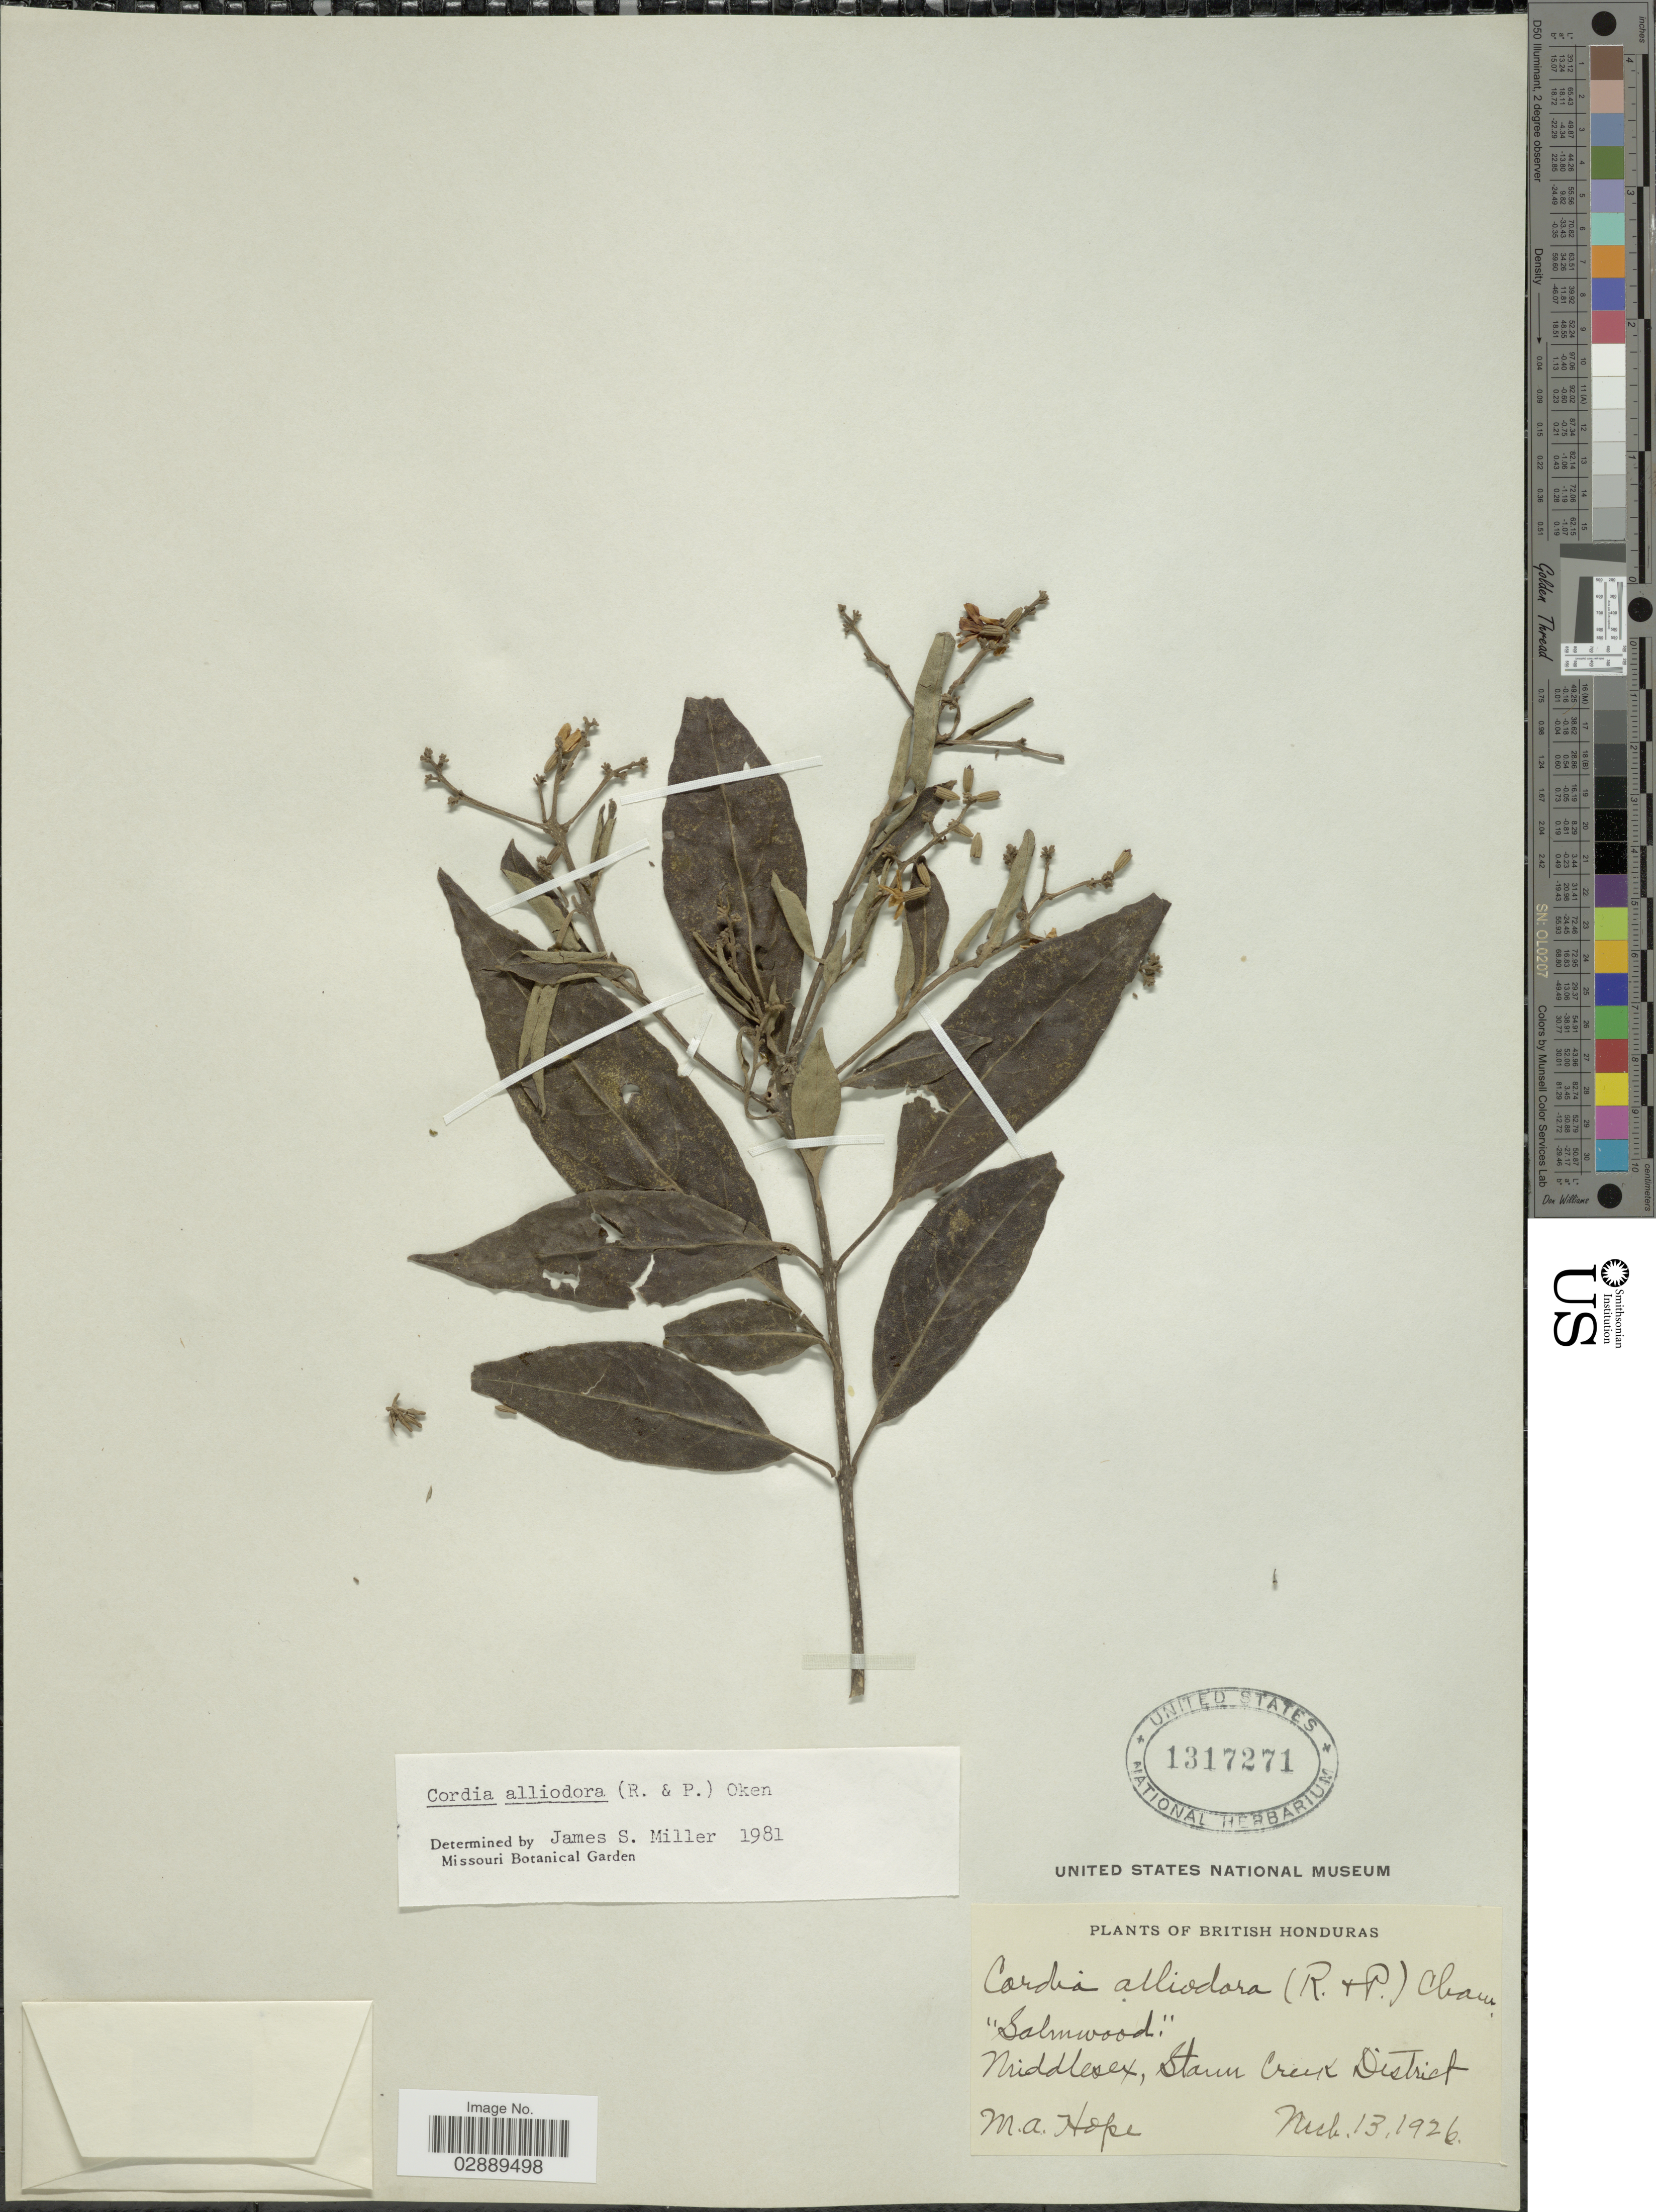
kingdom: Plantae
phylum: Tracheophyta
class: Magnoliopsida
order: Boraginales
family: Cordiaceae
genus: Cordia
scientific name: Cordia alliodora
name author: (Ruiz & Pav.) Oken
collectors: M. Hope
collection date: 1926-03-13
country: Belize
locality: British Honduras. Middlesex, Stann Creek District.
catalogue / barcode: US 1317271